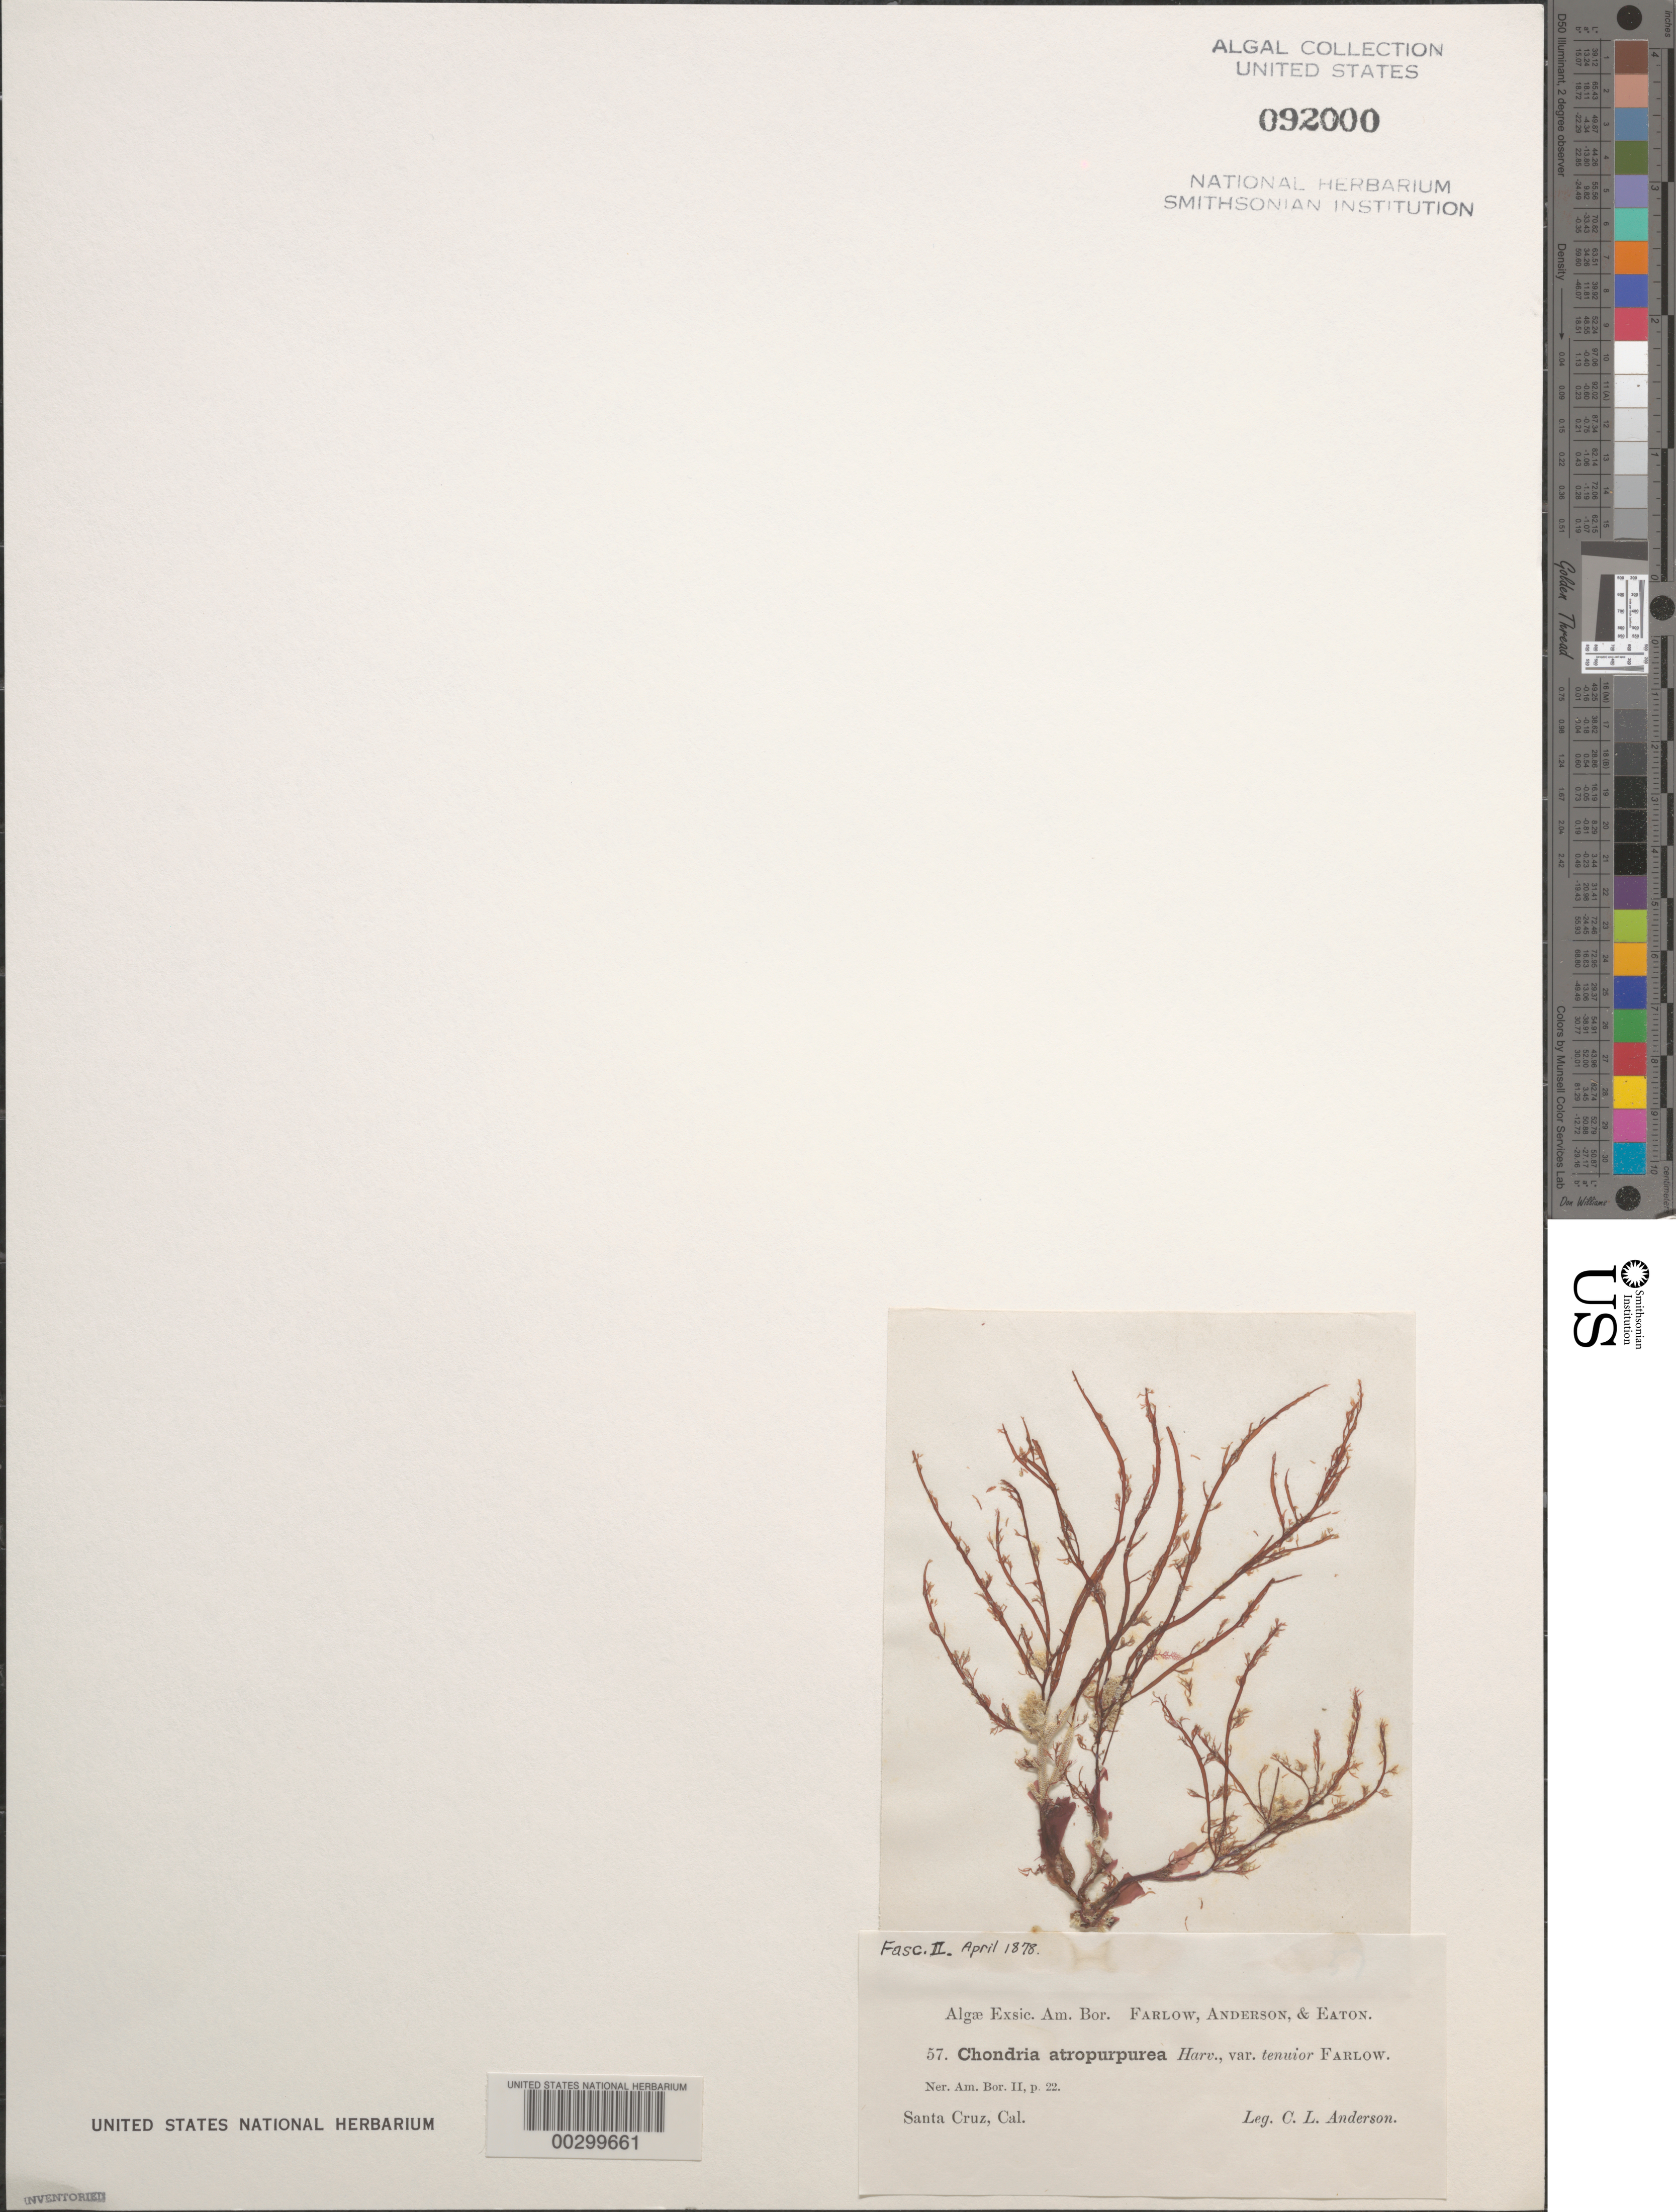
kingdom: Plantae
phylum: Rhodophyta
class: Florideophyceae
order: Ceramiales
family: Rhodomelaceae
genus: Chondria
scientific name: Chondria atropurpurea var. tenuior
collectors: C. L. Anderson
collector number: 57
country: United States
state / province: California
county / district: Santa Cruz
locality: Santa Cruz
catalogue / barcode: US 92000